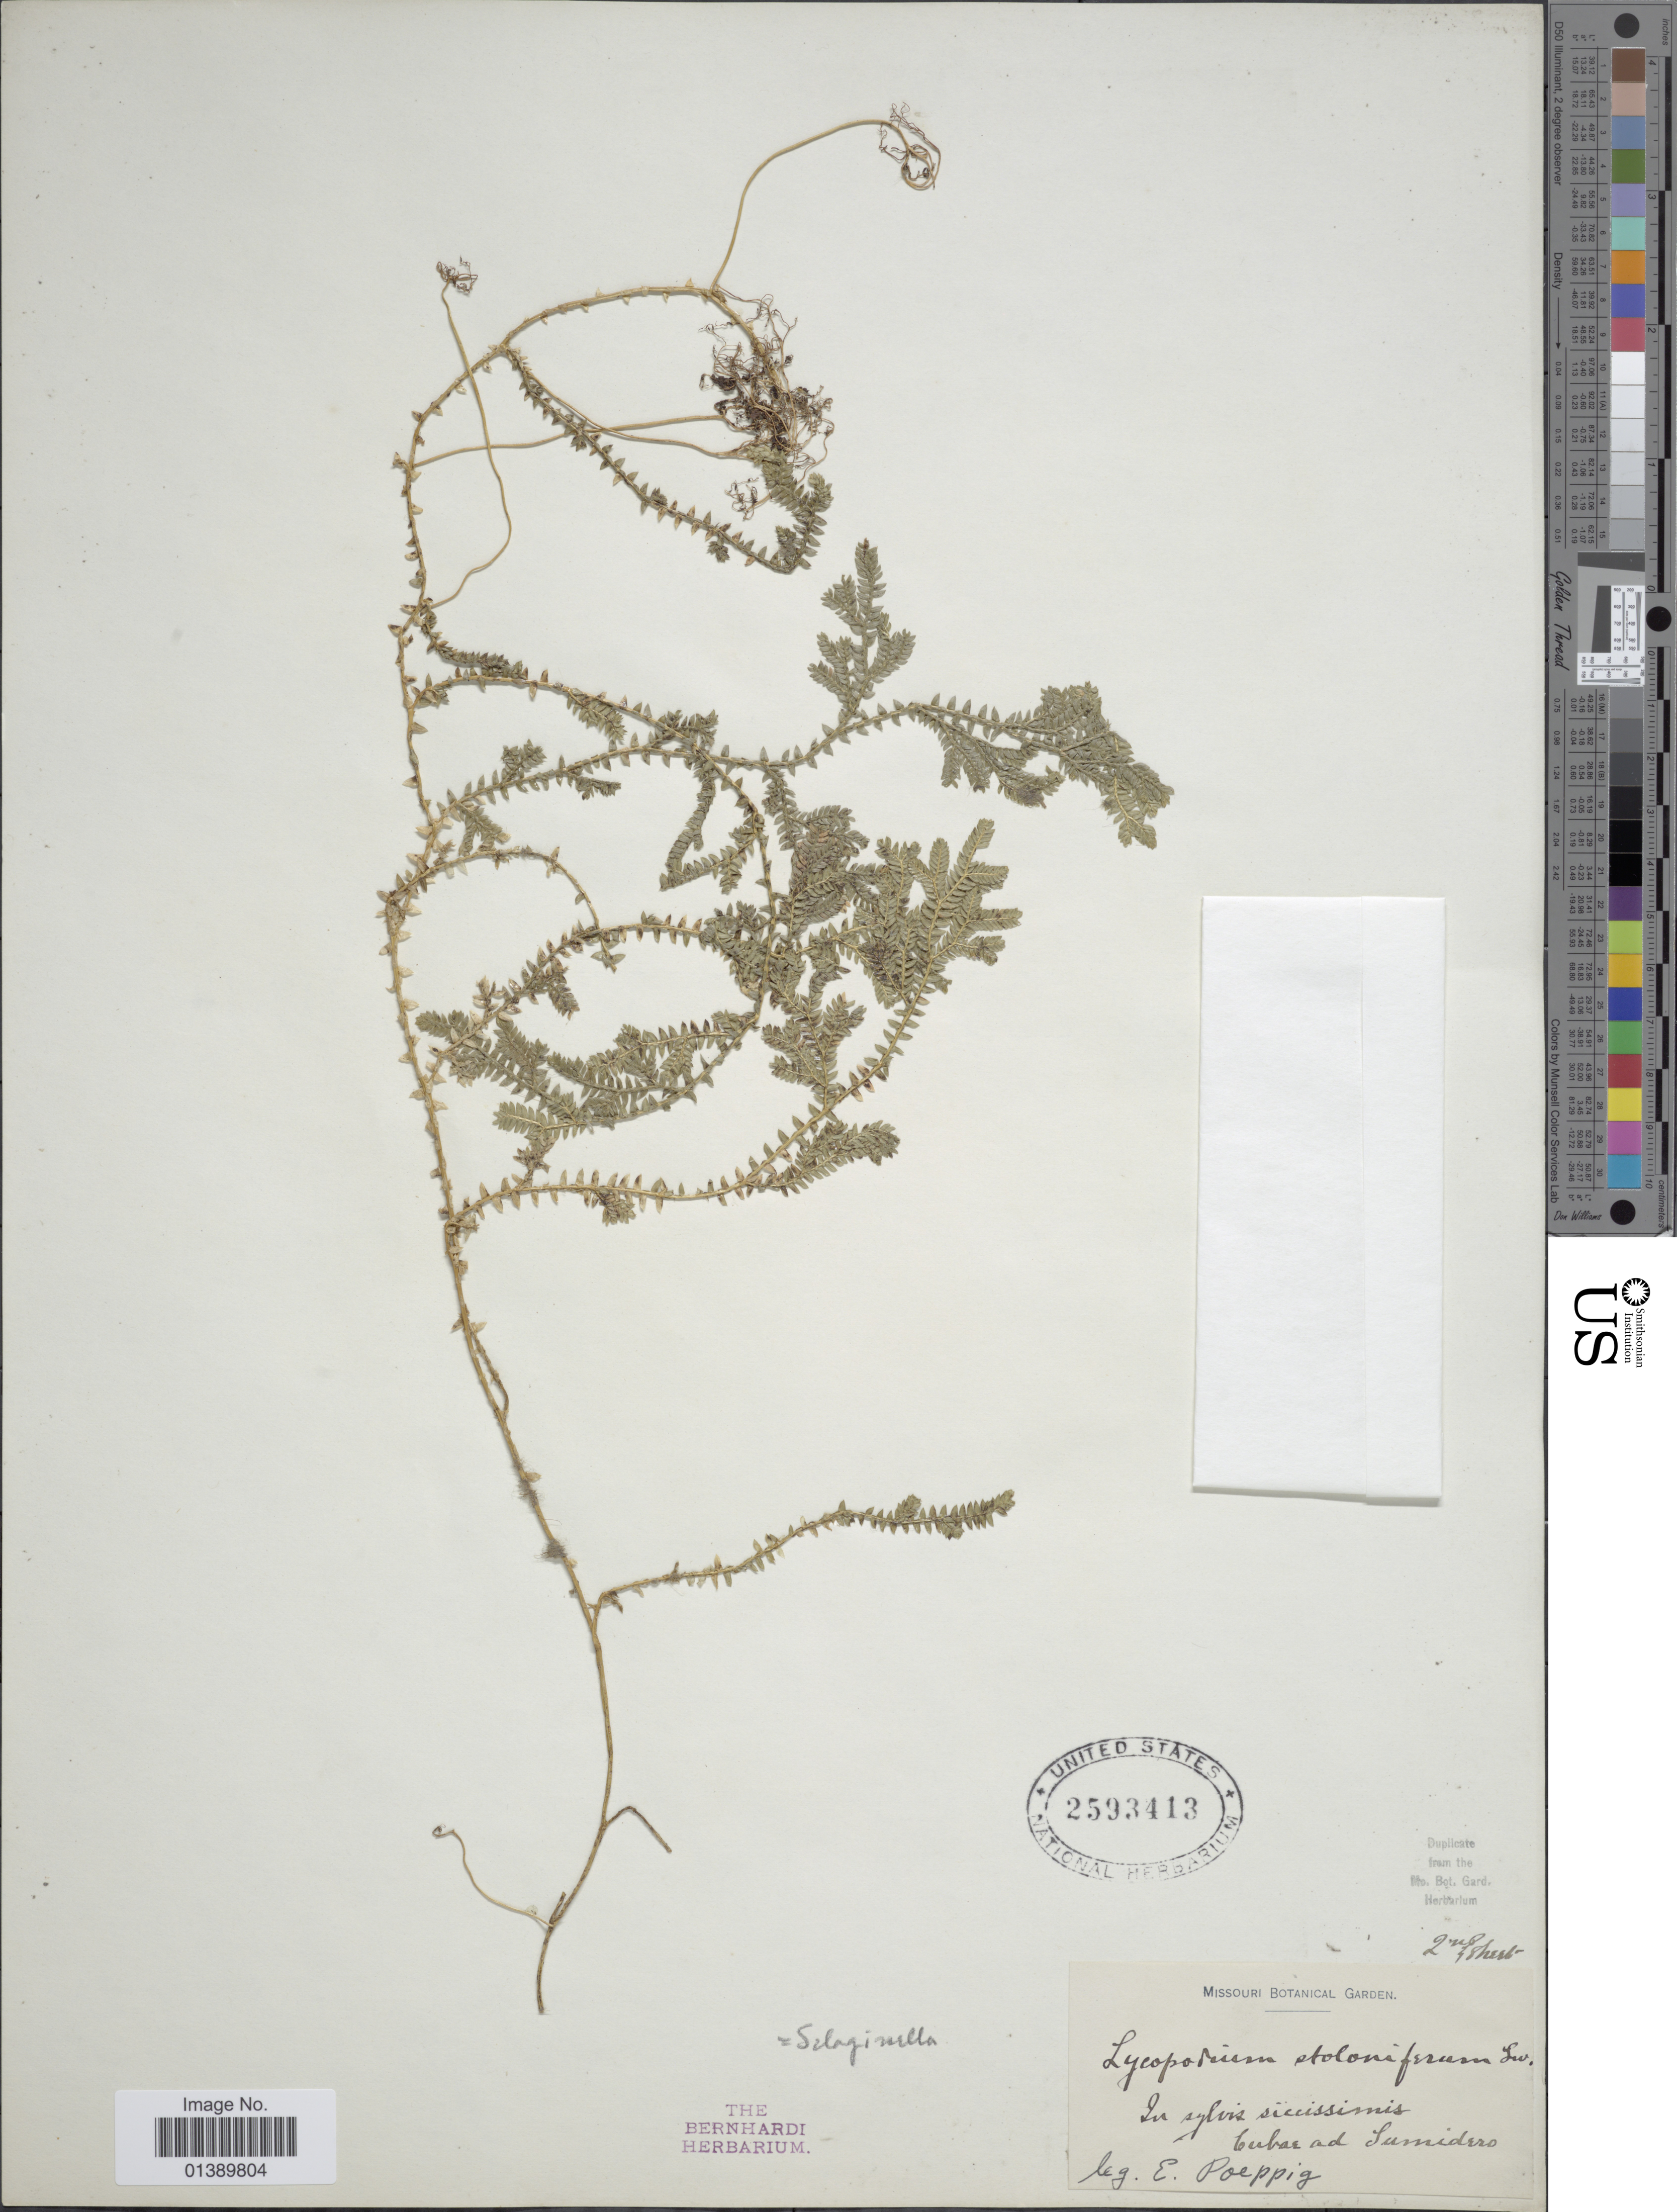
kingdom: Plantae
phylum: Tracheophyta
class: Lycopodiopsida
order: Selaginellales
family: Selaginellaceae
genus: Selaginella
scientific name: Selaginella plumosa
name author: (L.) C. Presl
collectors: E. F. Poeppig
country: Cuba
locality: In sylvis siccissimis Cubae ad Sumidero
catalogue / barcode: US 2593413